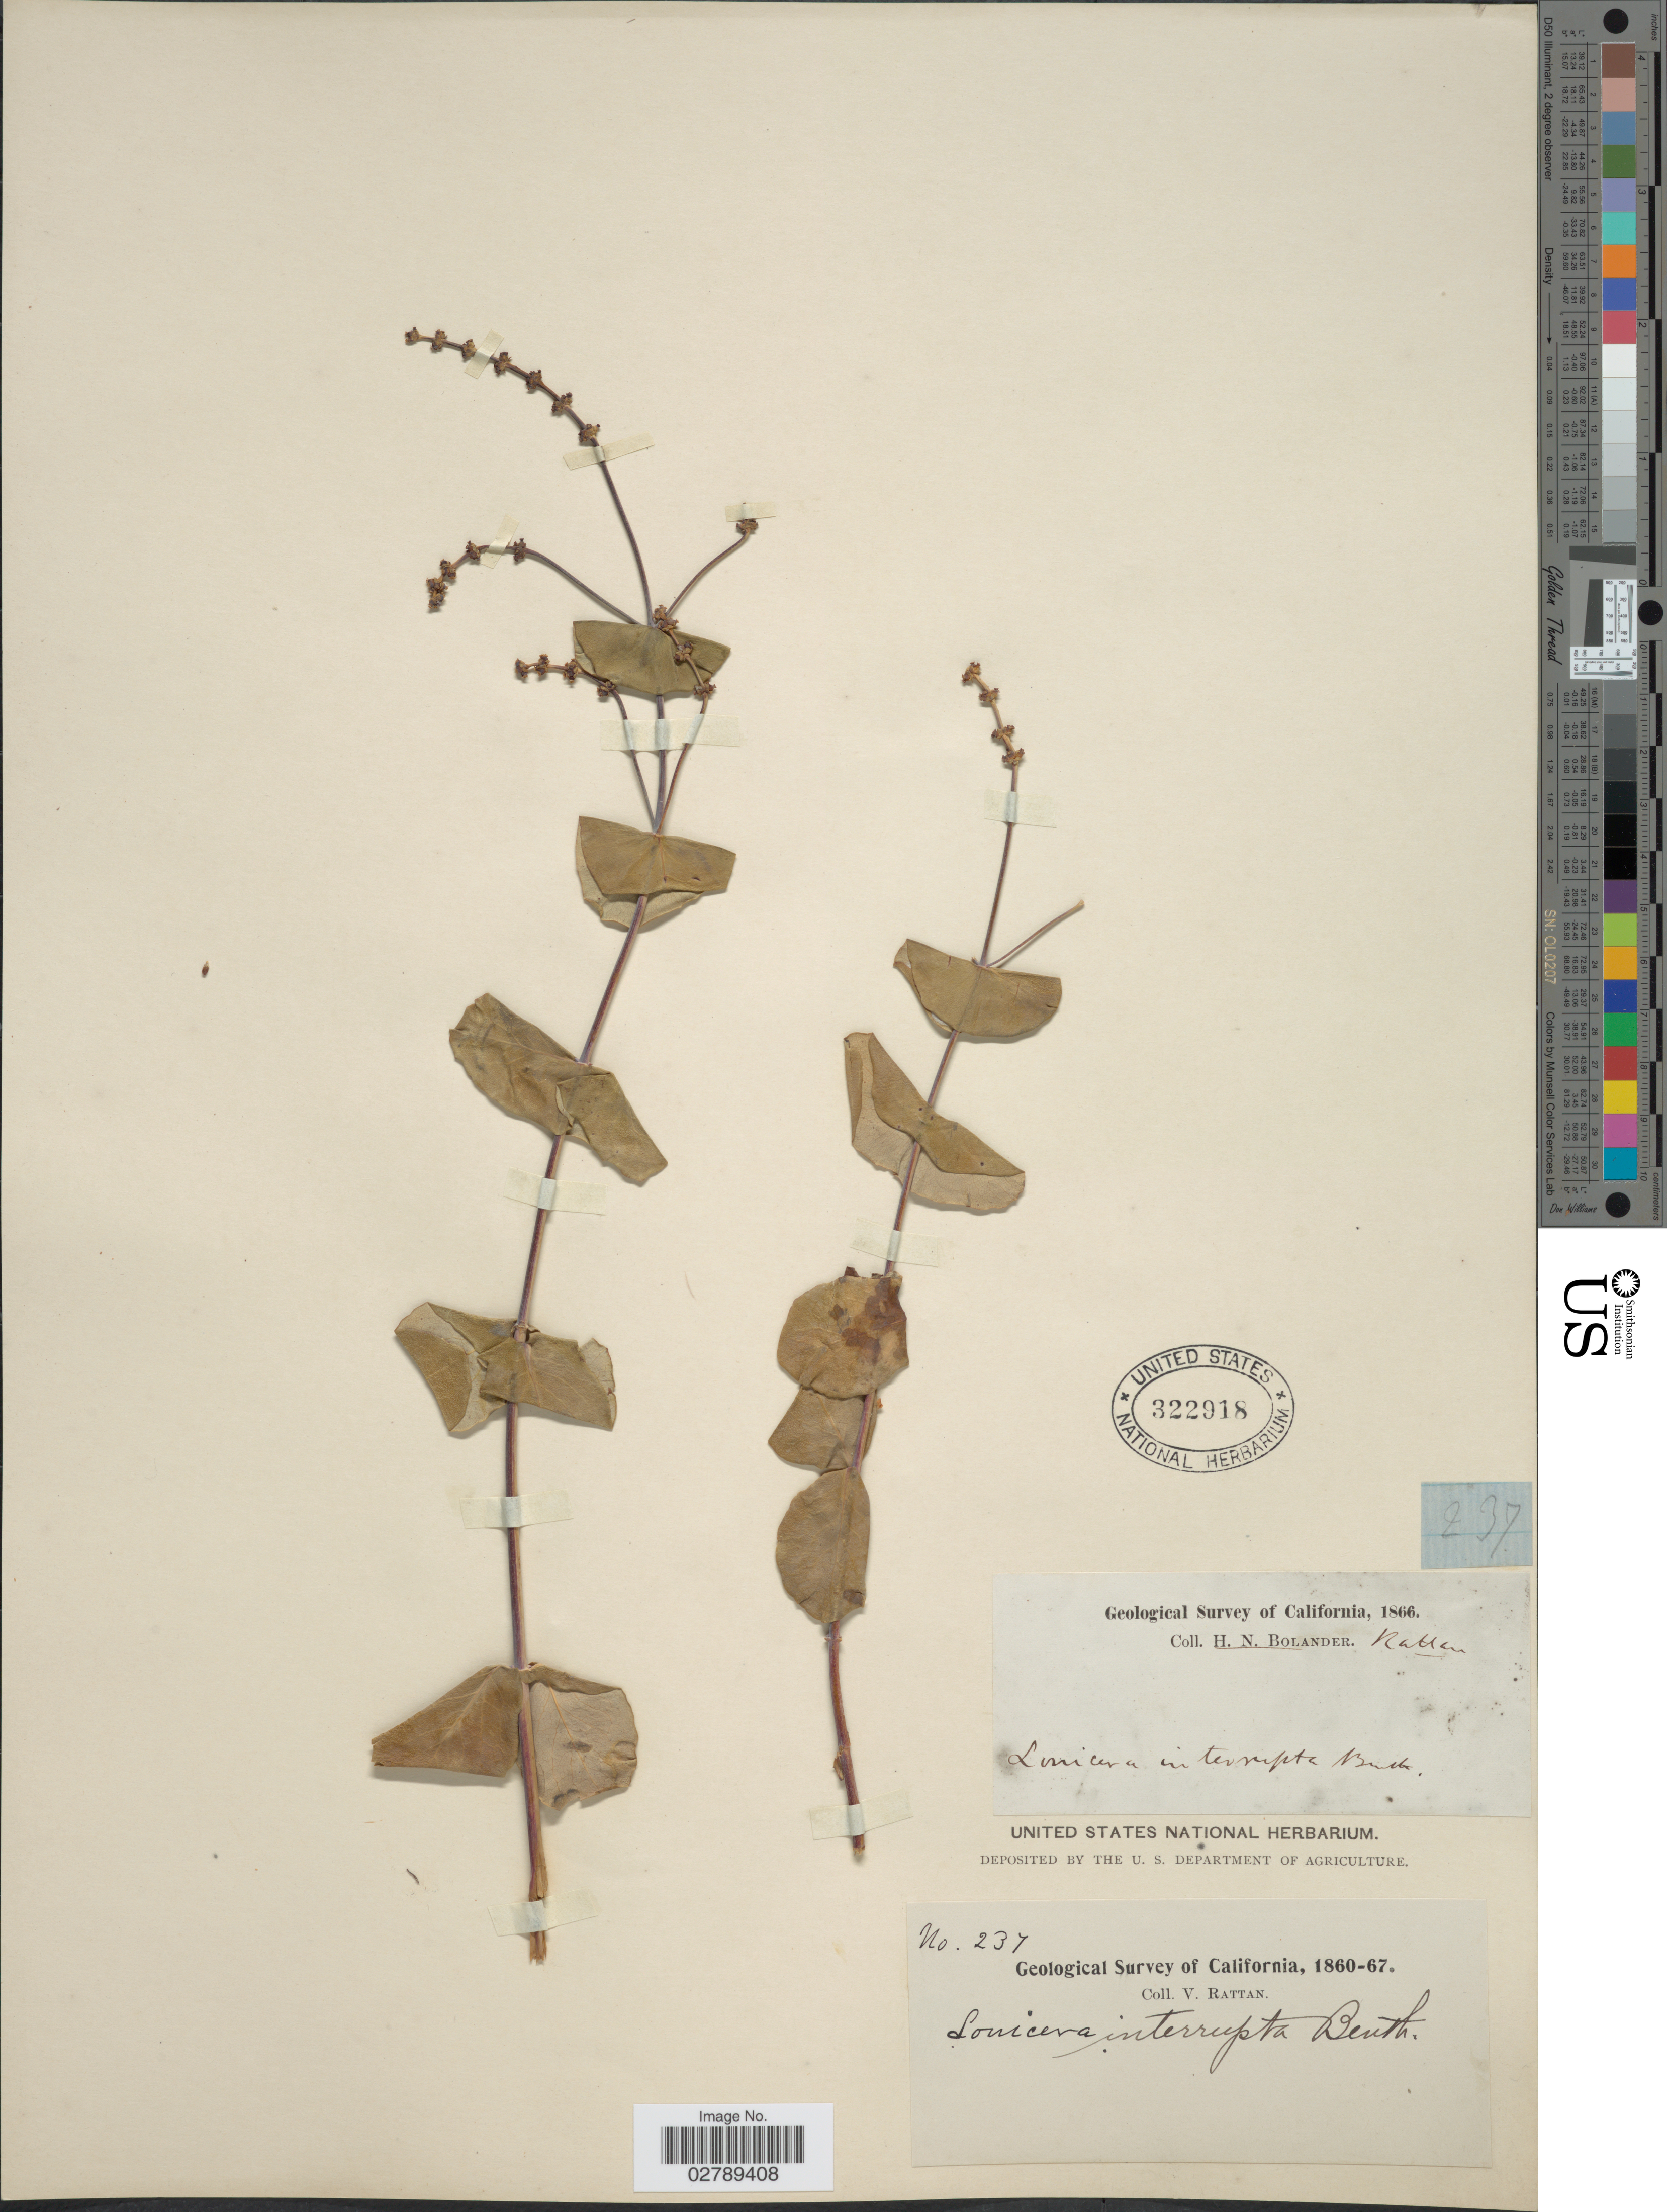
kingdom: Plantae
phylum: Tracheophyta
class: Magnoliopsida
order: Dipsacales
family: Caprifoliaceae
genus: Lonicera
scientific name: Lonicera interrupta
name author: Benth.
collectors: V. Rattan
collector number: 237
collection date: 1860/1867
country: United States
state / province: California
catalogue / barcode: US 322918